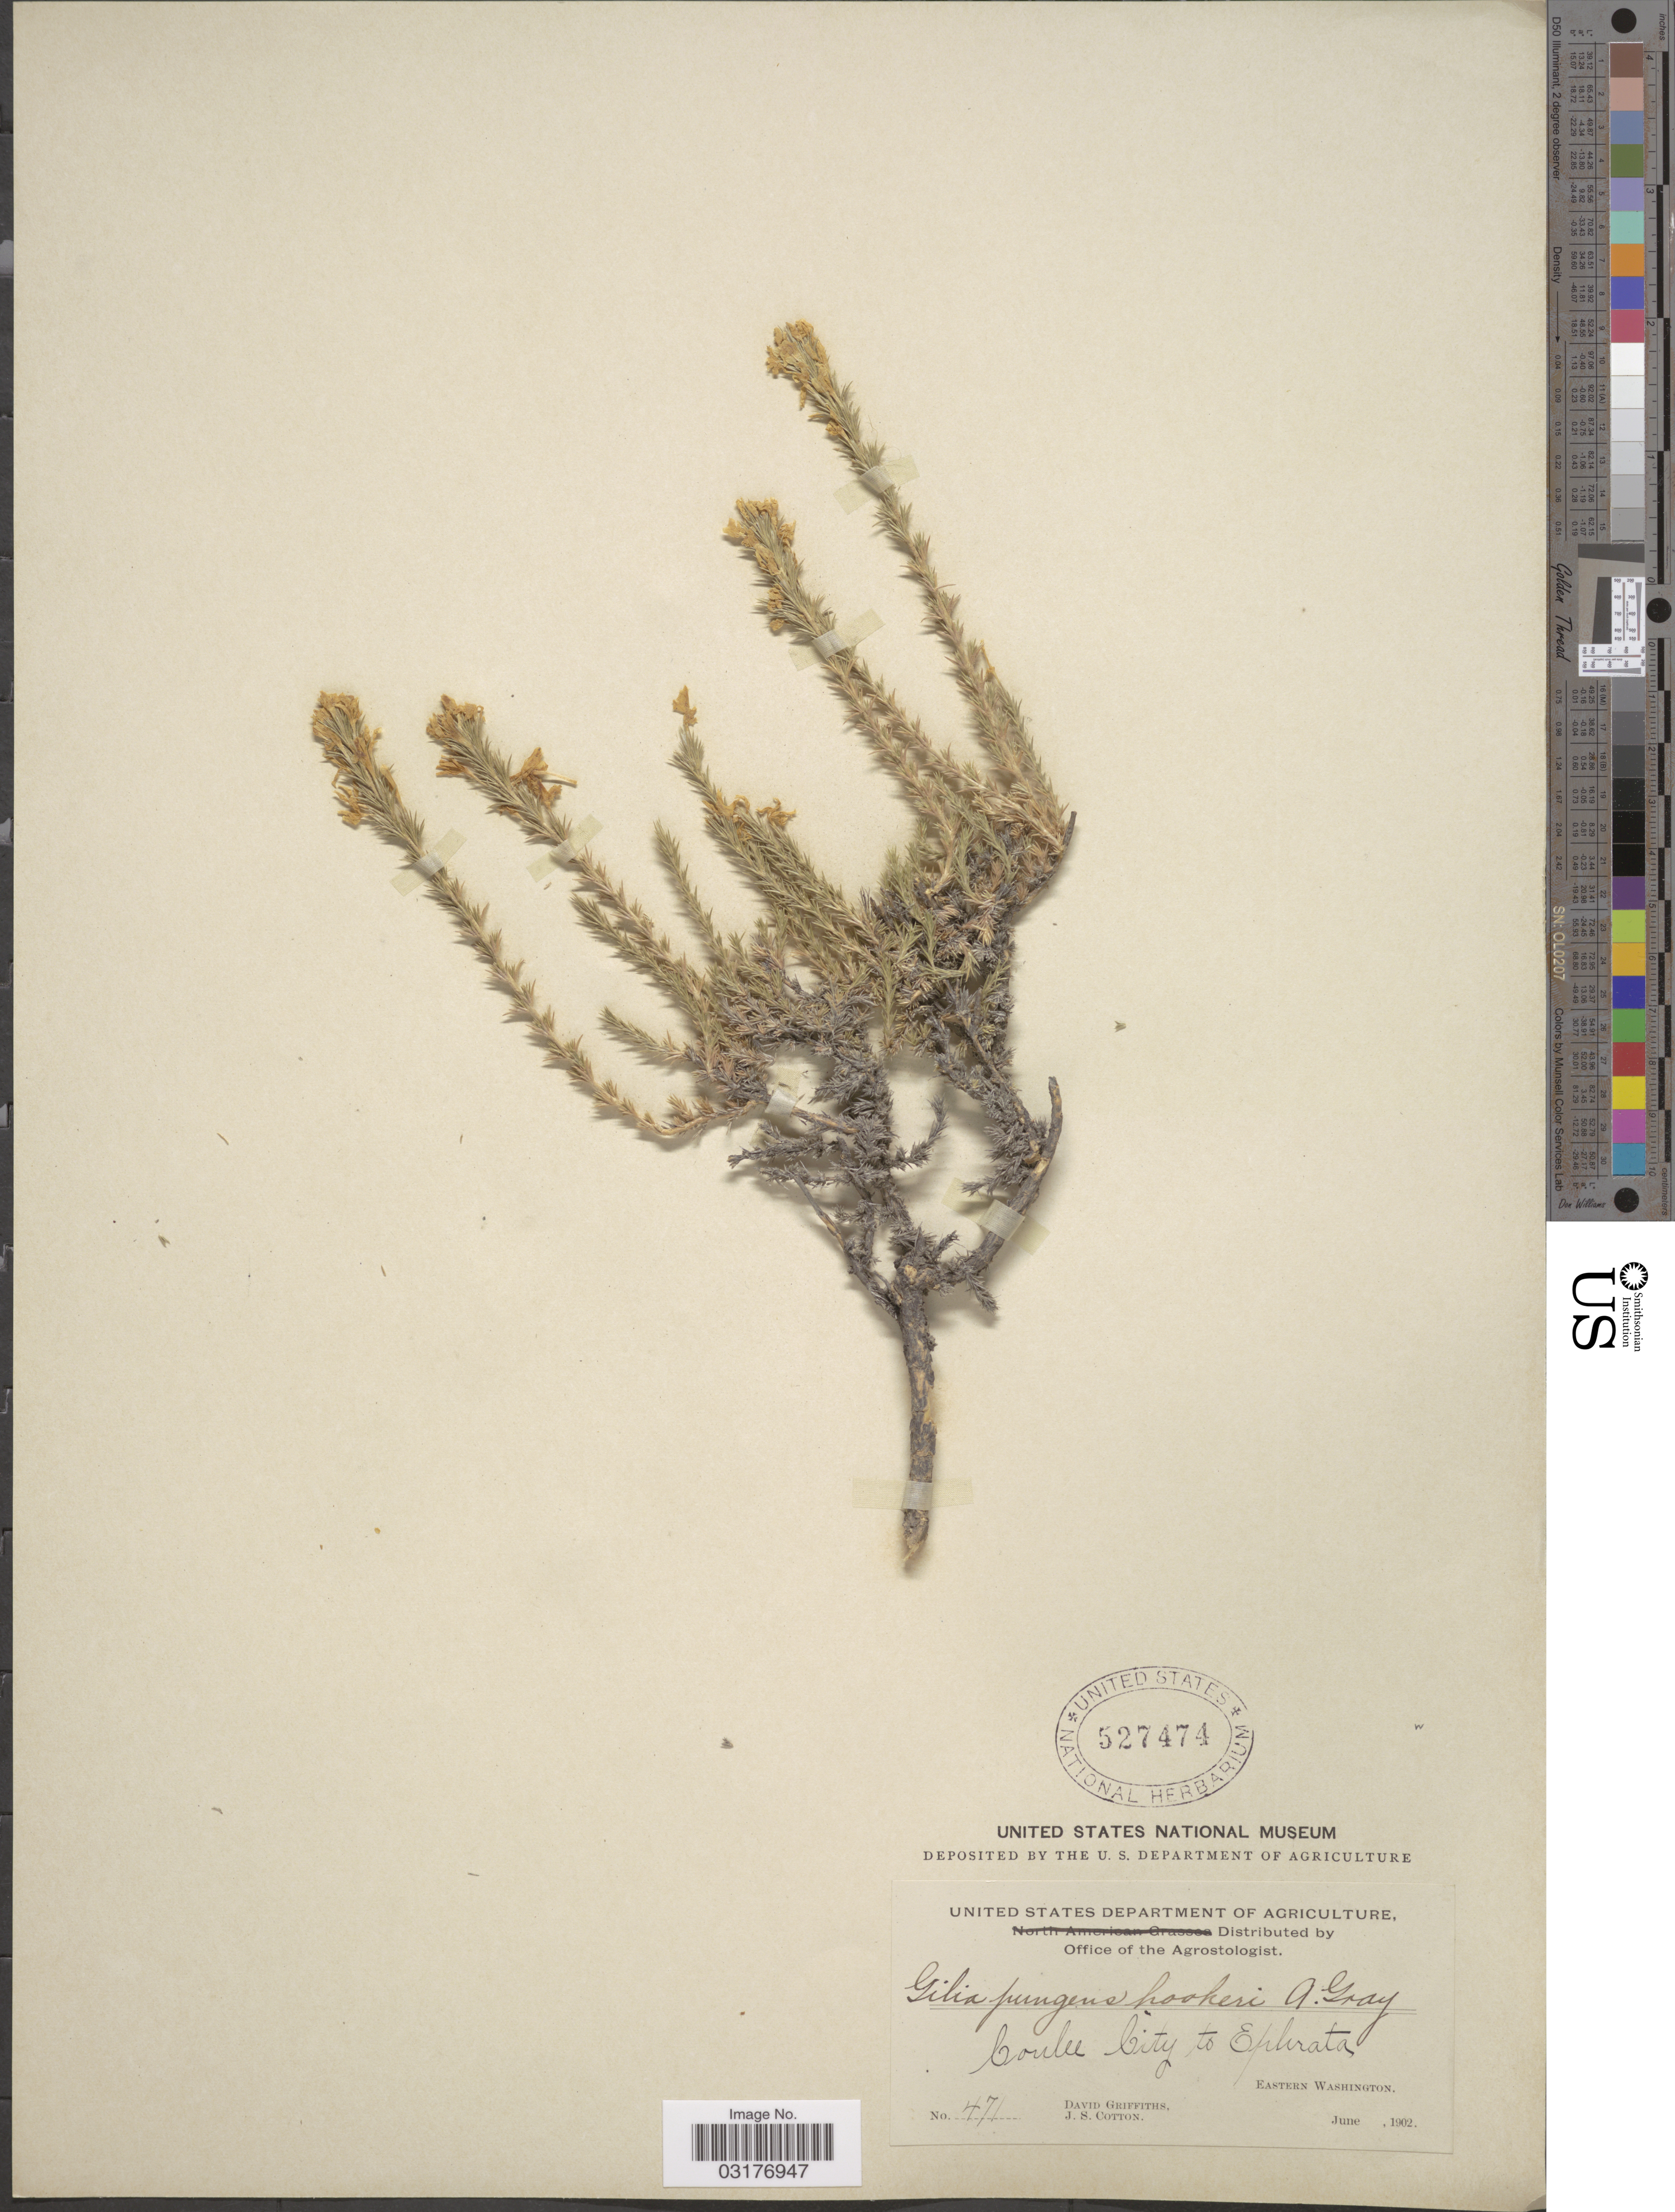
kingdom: Plantae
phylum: Tracheophyta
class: Magnoliopsida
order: Ericales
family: Polemoniaceae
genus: Linanthus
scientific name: Linanthus pungens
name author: (Torr.) J.M. Porter & L.A. Johnson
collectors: D. Griffiths & J. S. Cotton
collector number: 471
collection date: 1902-06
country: United States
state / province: Washington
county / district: Grant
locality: Coulee City to Ephrata, Eastern Washington.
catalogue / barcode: US 527474